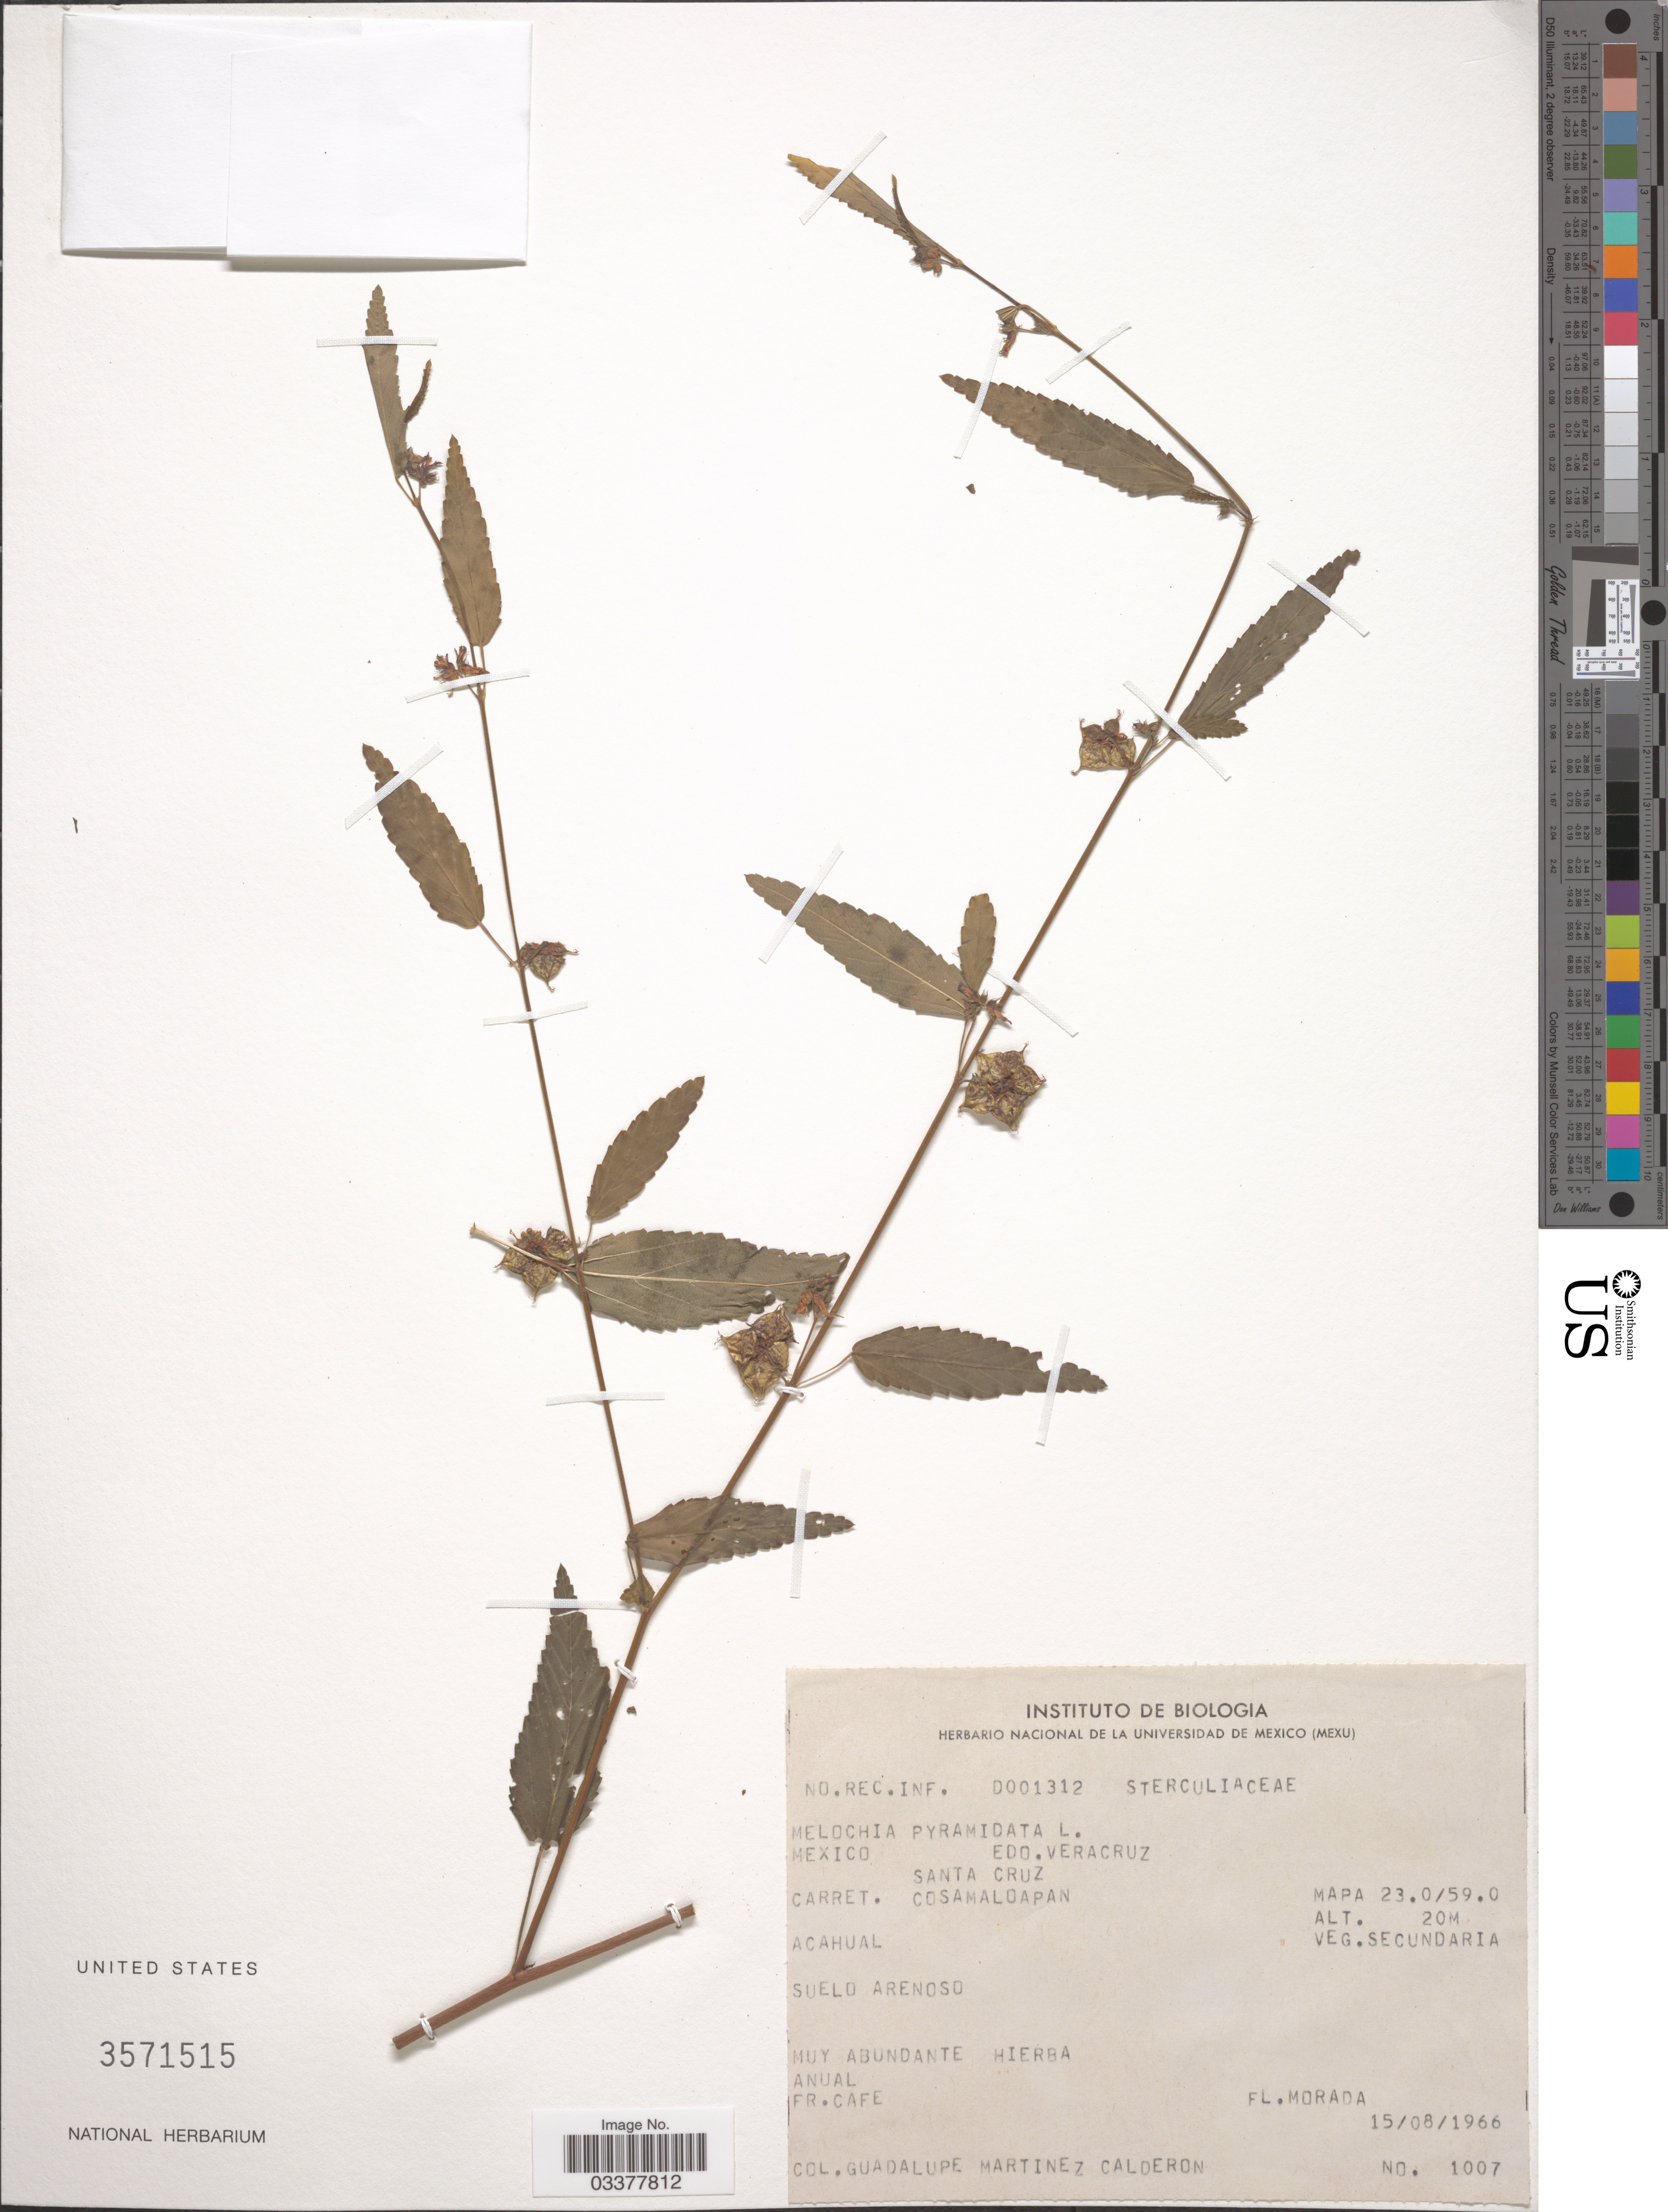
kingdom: Plantae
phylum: Tracheophyta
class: Magnoliopsida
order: Malvales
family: Malvaceae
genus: Melochia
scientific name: Melochia pyramidata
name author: L.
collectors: G. Martinez-C.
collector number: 1007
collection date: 1966-08-15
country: Mexico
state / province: Veracruz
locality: Edo. Veracruz. Santa Cruz. Carret. Cosamaloapan. Acahual. Mapa 23.0/59.0.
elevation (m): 20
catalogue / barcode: US 3571515